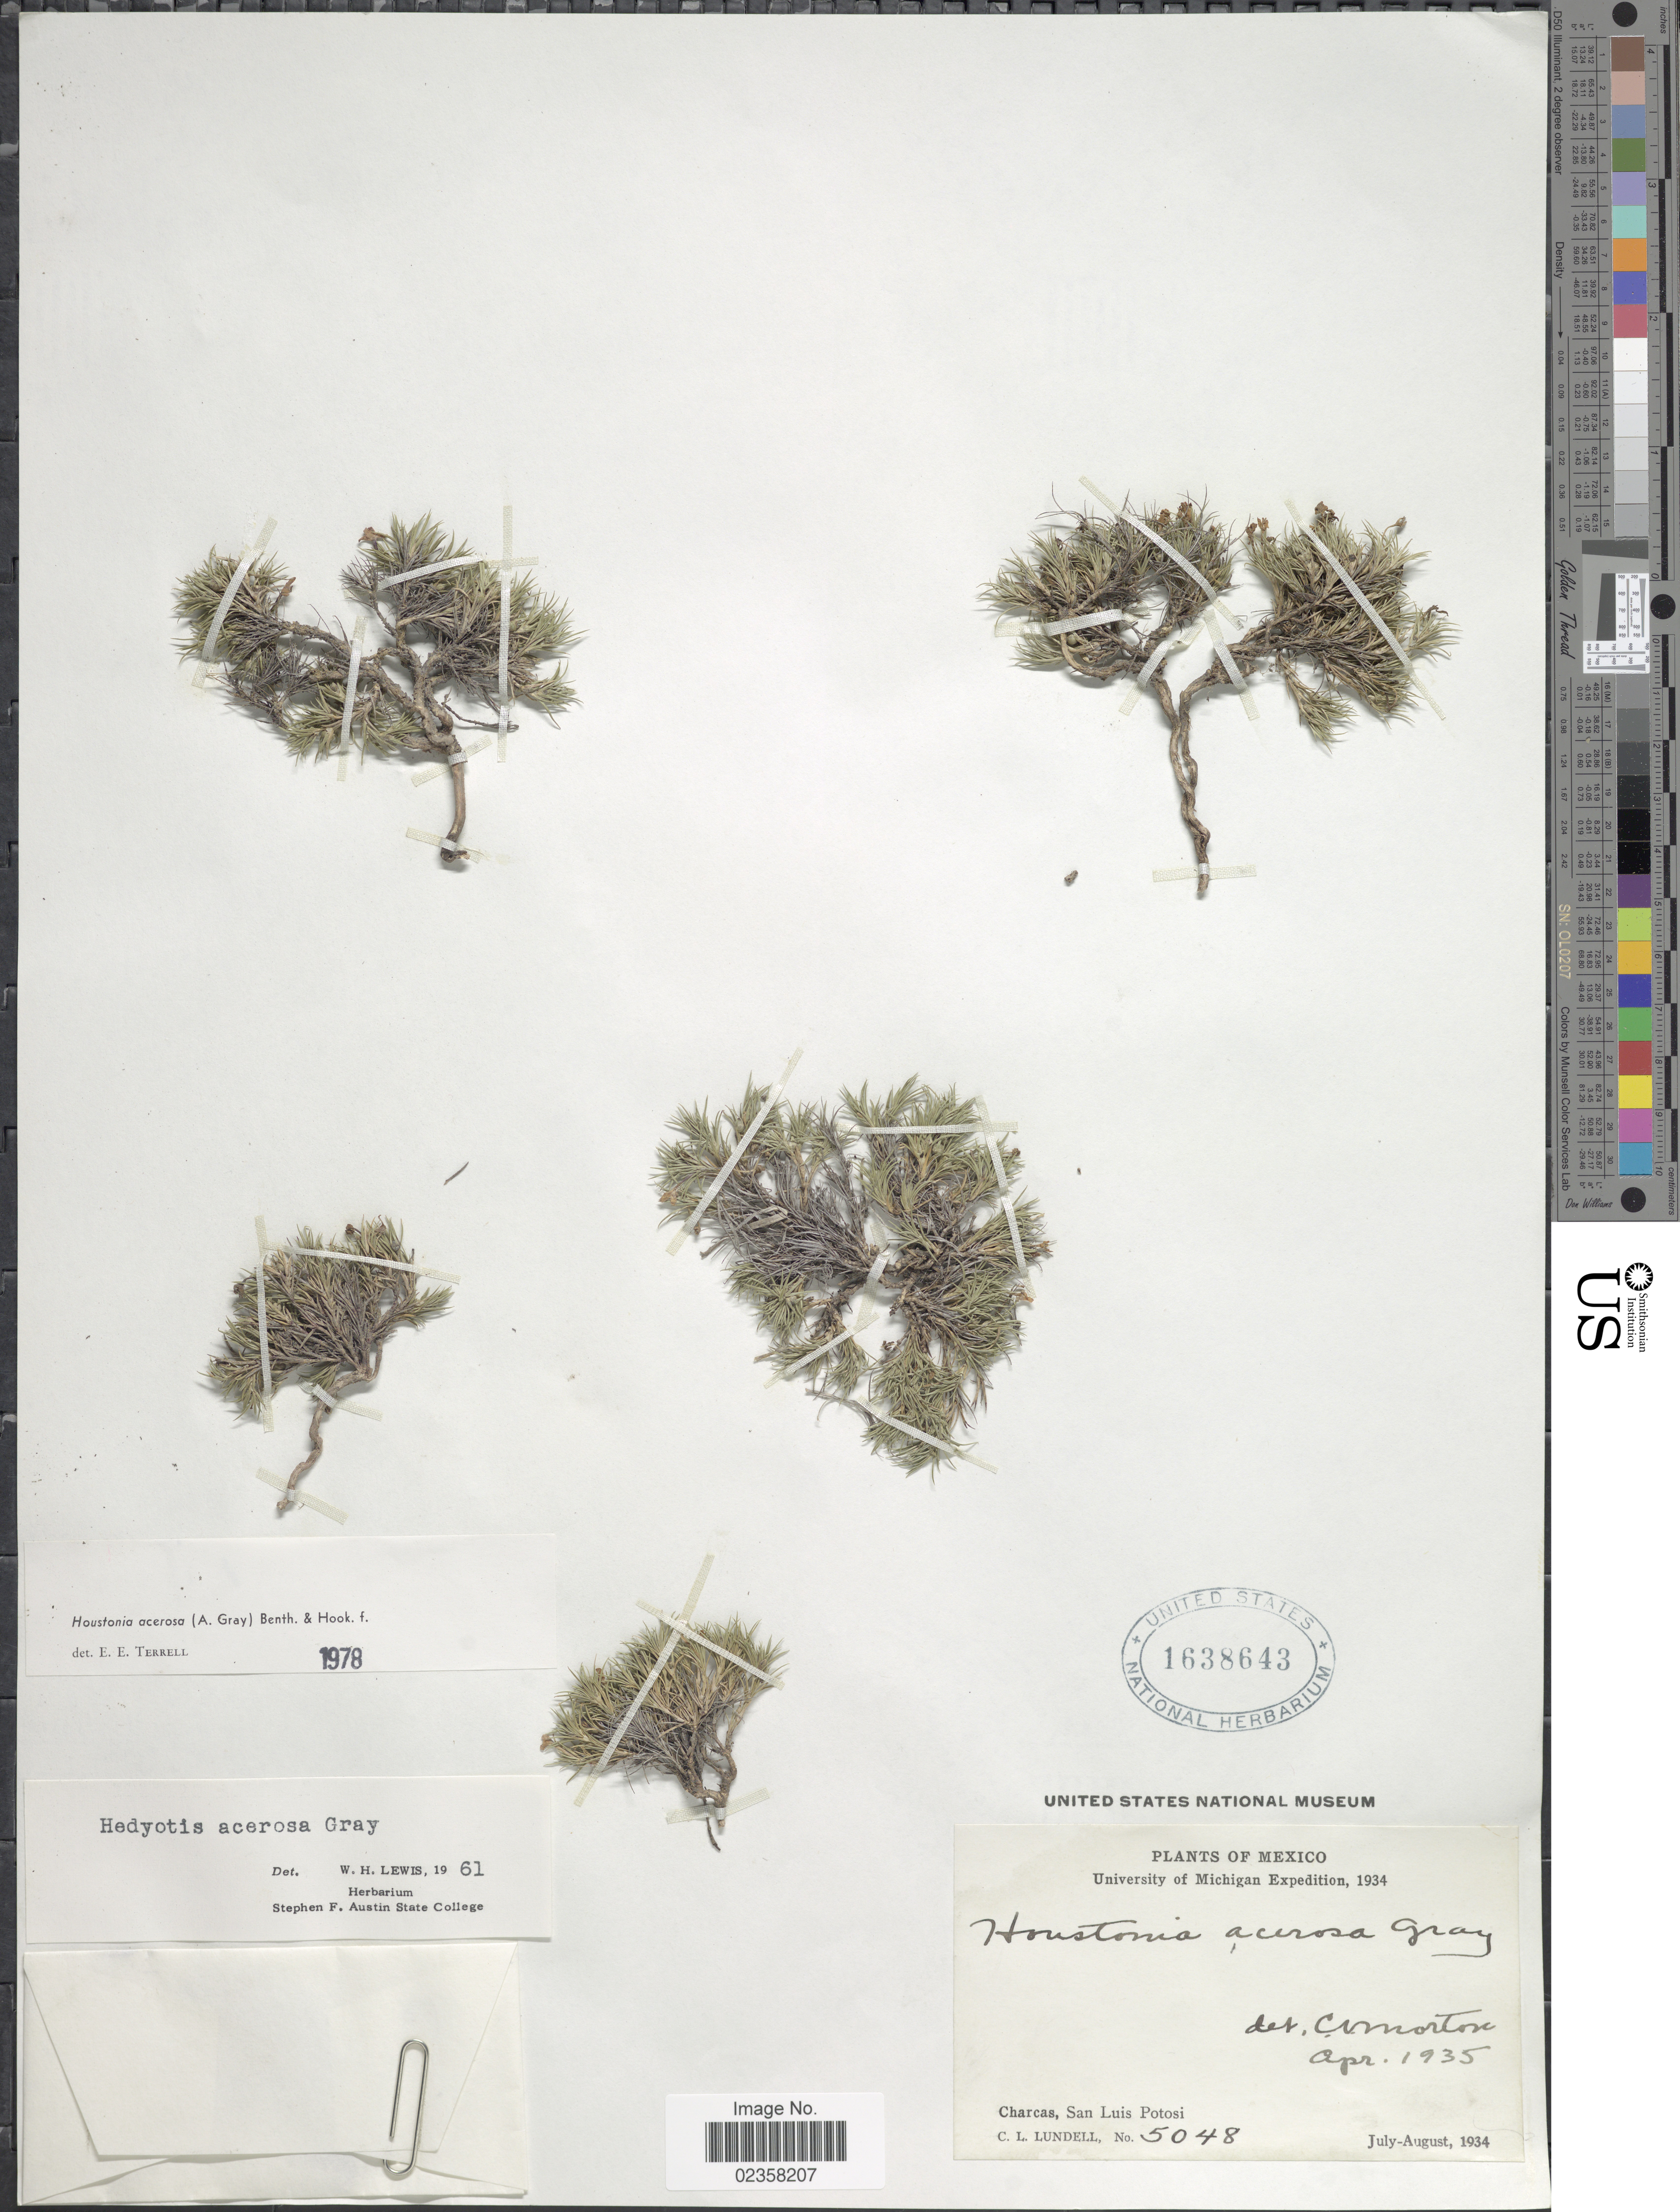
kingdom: Plantae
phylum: Tracheophyta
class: Magnoliopsida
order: Gentianales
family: Rubiaceae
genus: Houstonia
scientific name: Houstonia acerosa var. acerosa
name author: (A. Gray) Benth. & Hook. f.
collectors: C. L. Lundell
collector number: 5048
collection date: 1934-04/1934-08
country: Mexico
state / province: San Luis Potosí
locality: Charcas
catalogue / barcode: US 1638643